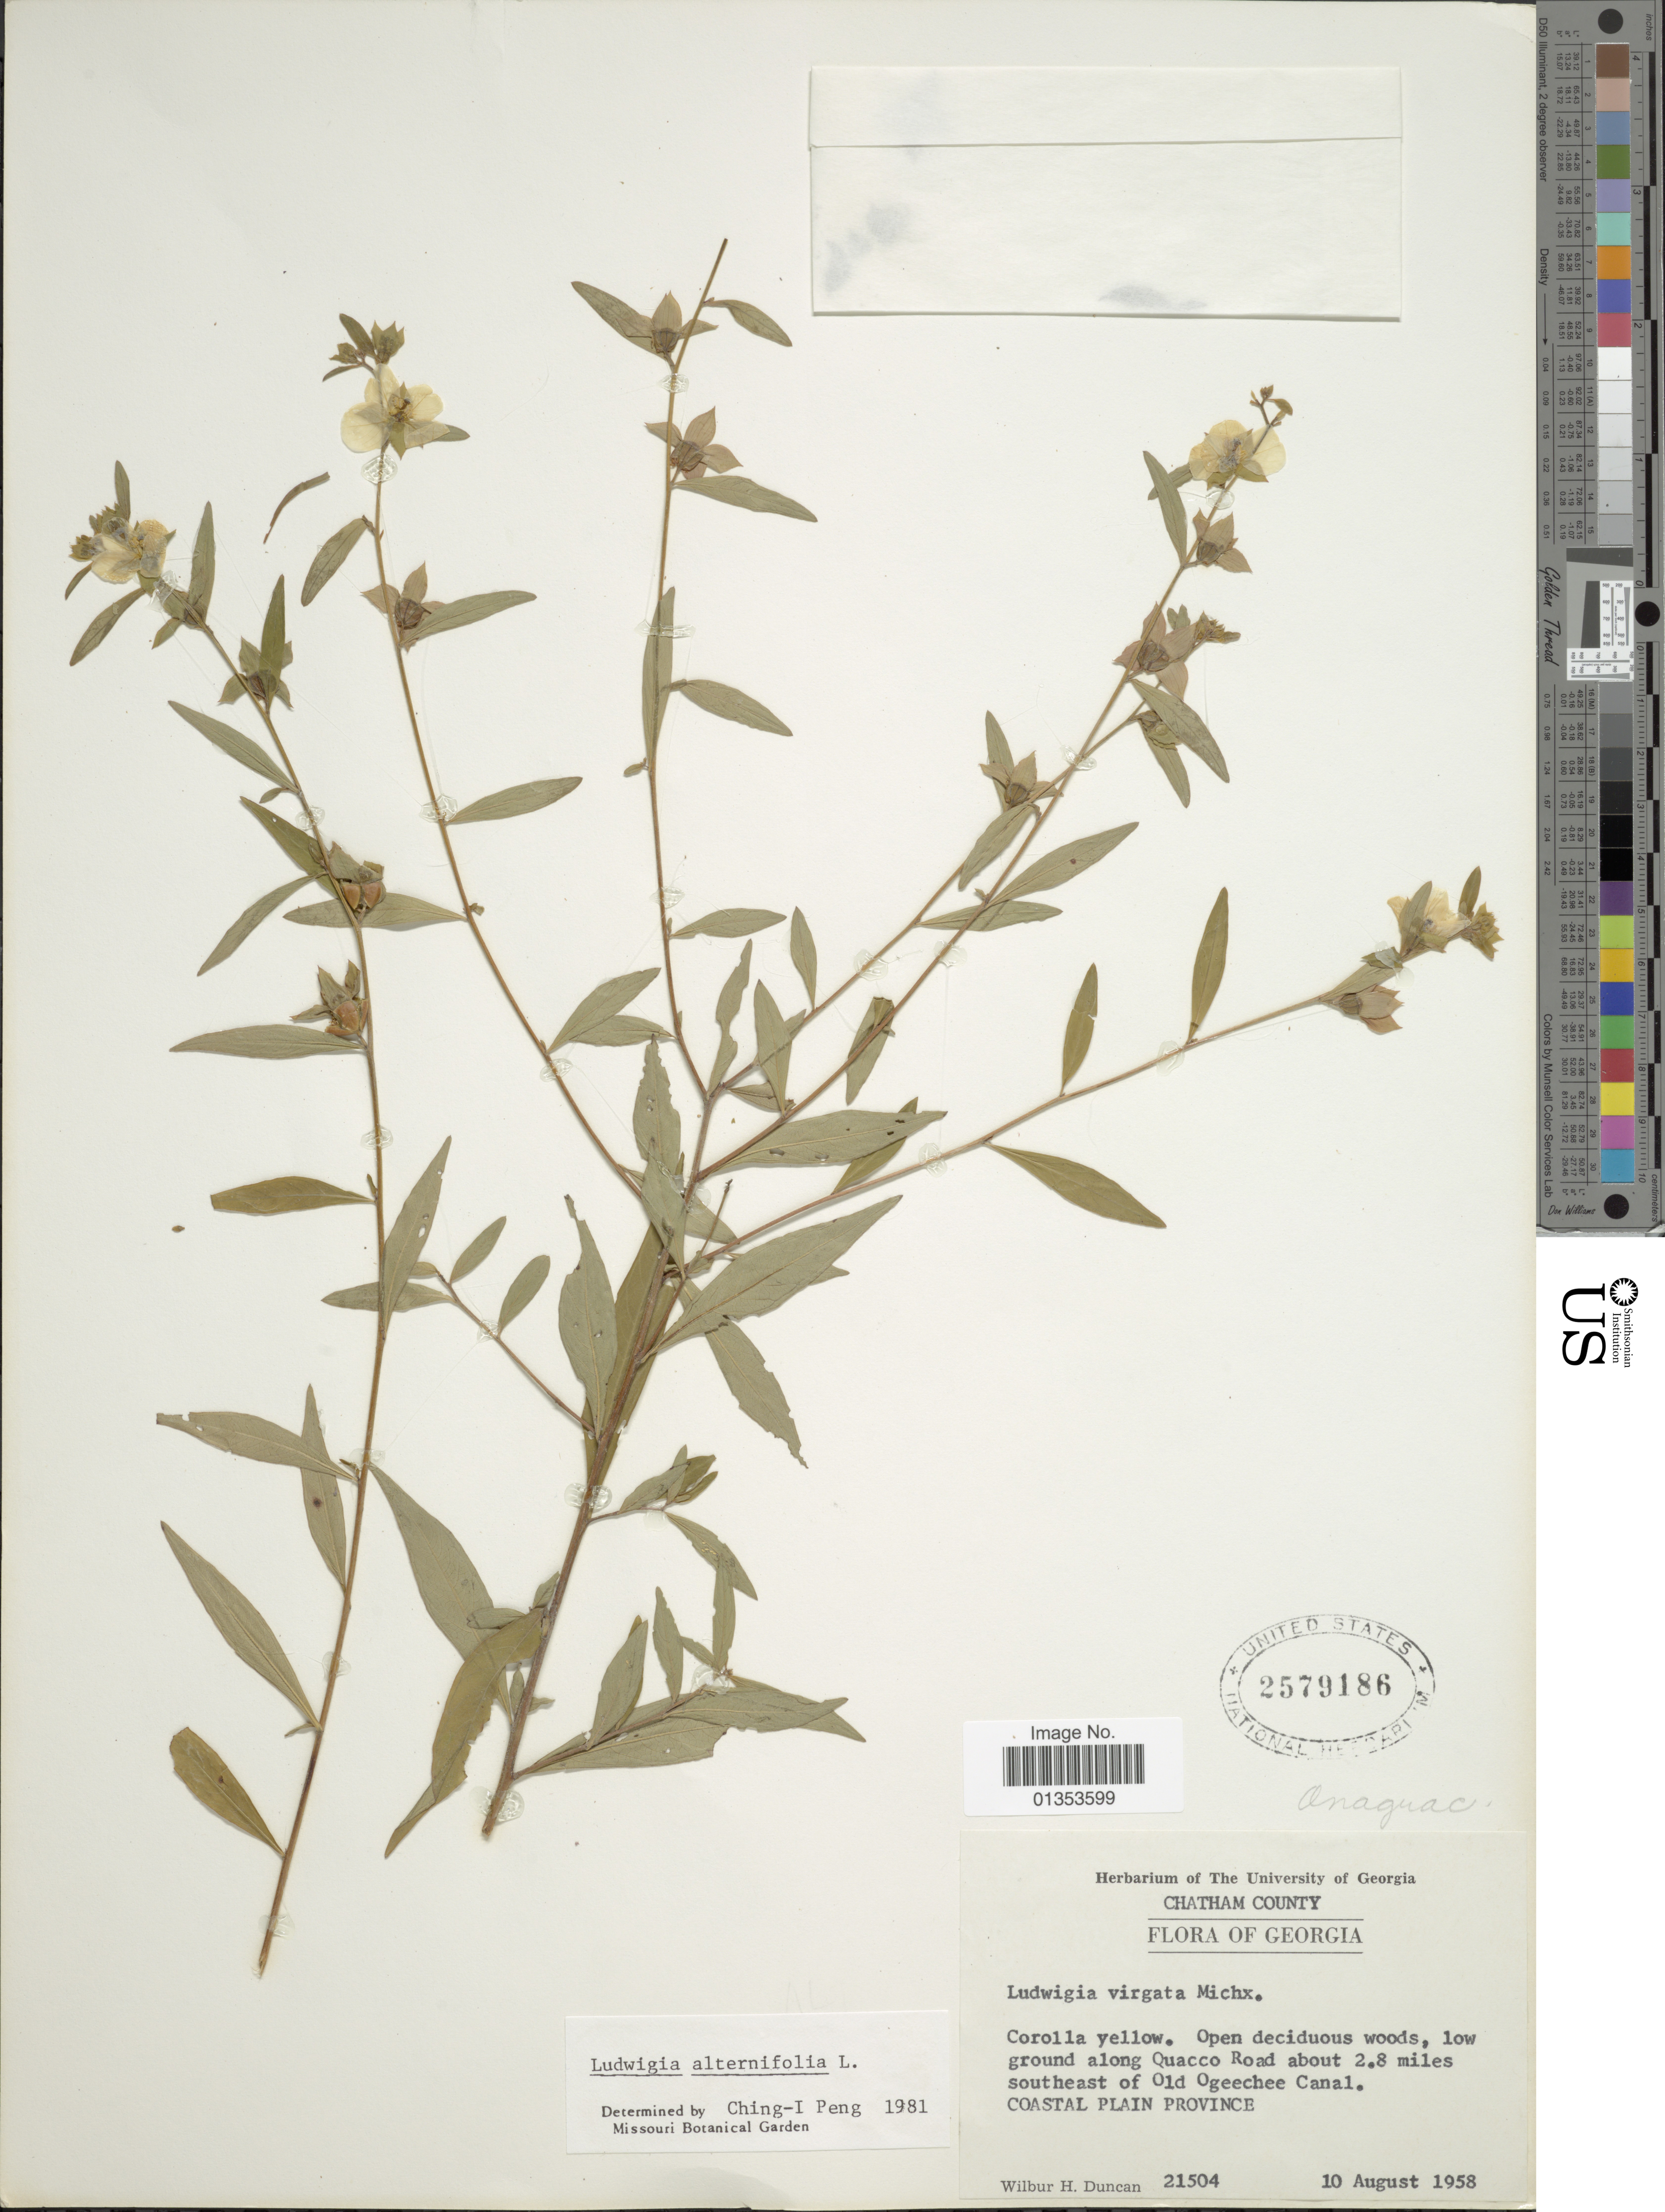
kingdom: Plantae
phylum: Tracheophyta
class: Magnoliopsida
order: Myrtales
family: Onagraceae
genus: Ludwigia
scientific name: Ludwigia alternifolia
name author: L.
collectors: W. H. Duncan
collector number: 21504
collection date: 1958-08-10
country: United States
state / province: Georgia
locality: Chatham County, along Quacco Road about 2.8 miles southeast of Old Ogeechee Canal, Coastal Plain Province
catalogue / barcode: US 2579186